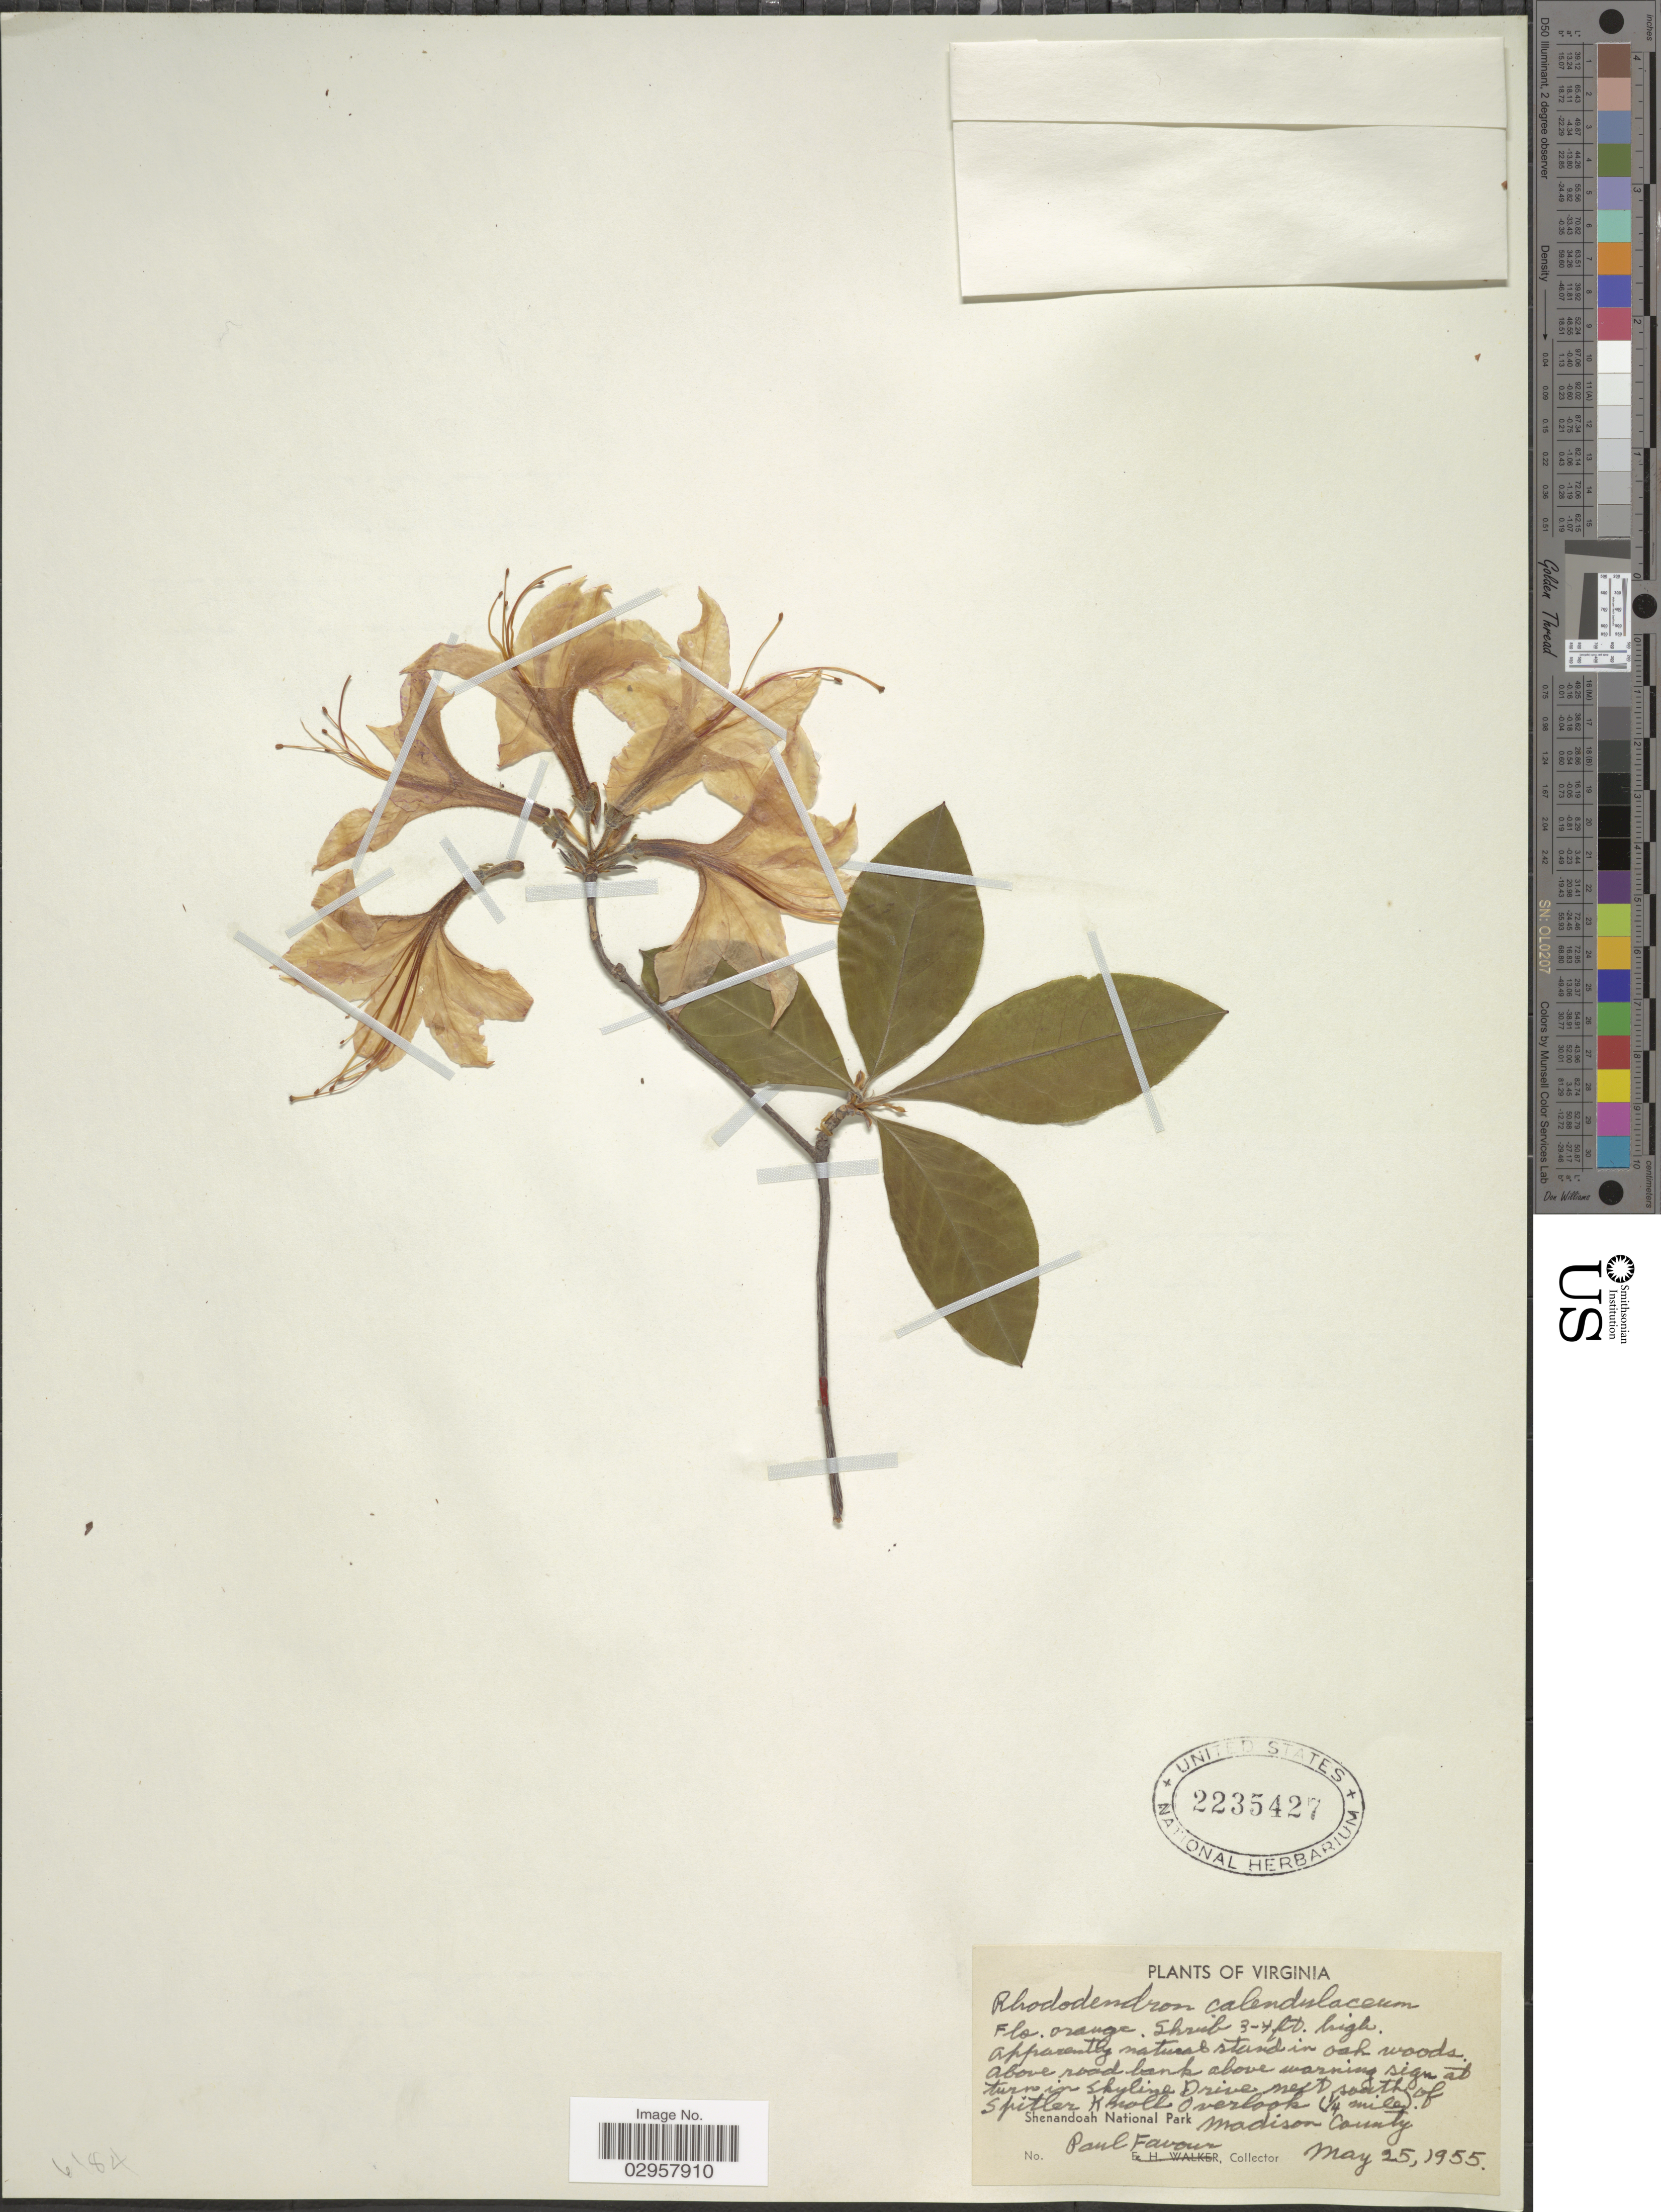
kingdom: Plantae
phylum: Tracheophyta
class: Magnoliopsida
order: Ericales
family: Ericaceae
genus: Rhododendron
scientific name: Rhododendron calendulaceum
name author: (Michx.) Torr.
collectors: P. Favour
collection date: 1955-05-25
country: United States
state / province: Virginia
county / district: Madison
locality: Above road bank warning sign at turn in Skyline Drive melt [interperted] south of Spitler Knoll Overlook (¼ miles) of Shenandoah National, Park Madison County.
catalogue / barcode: US 2235427